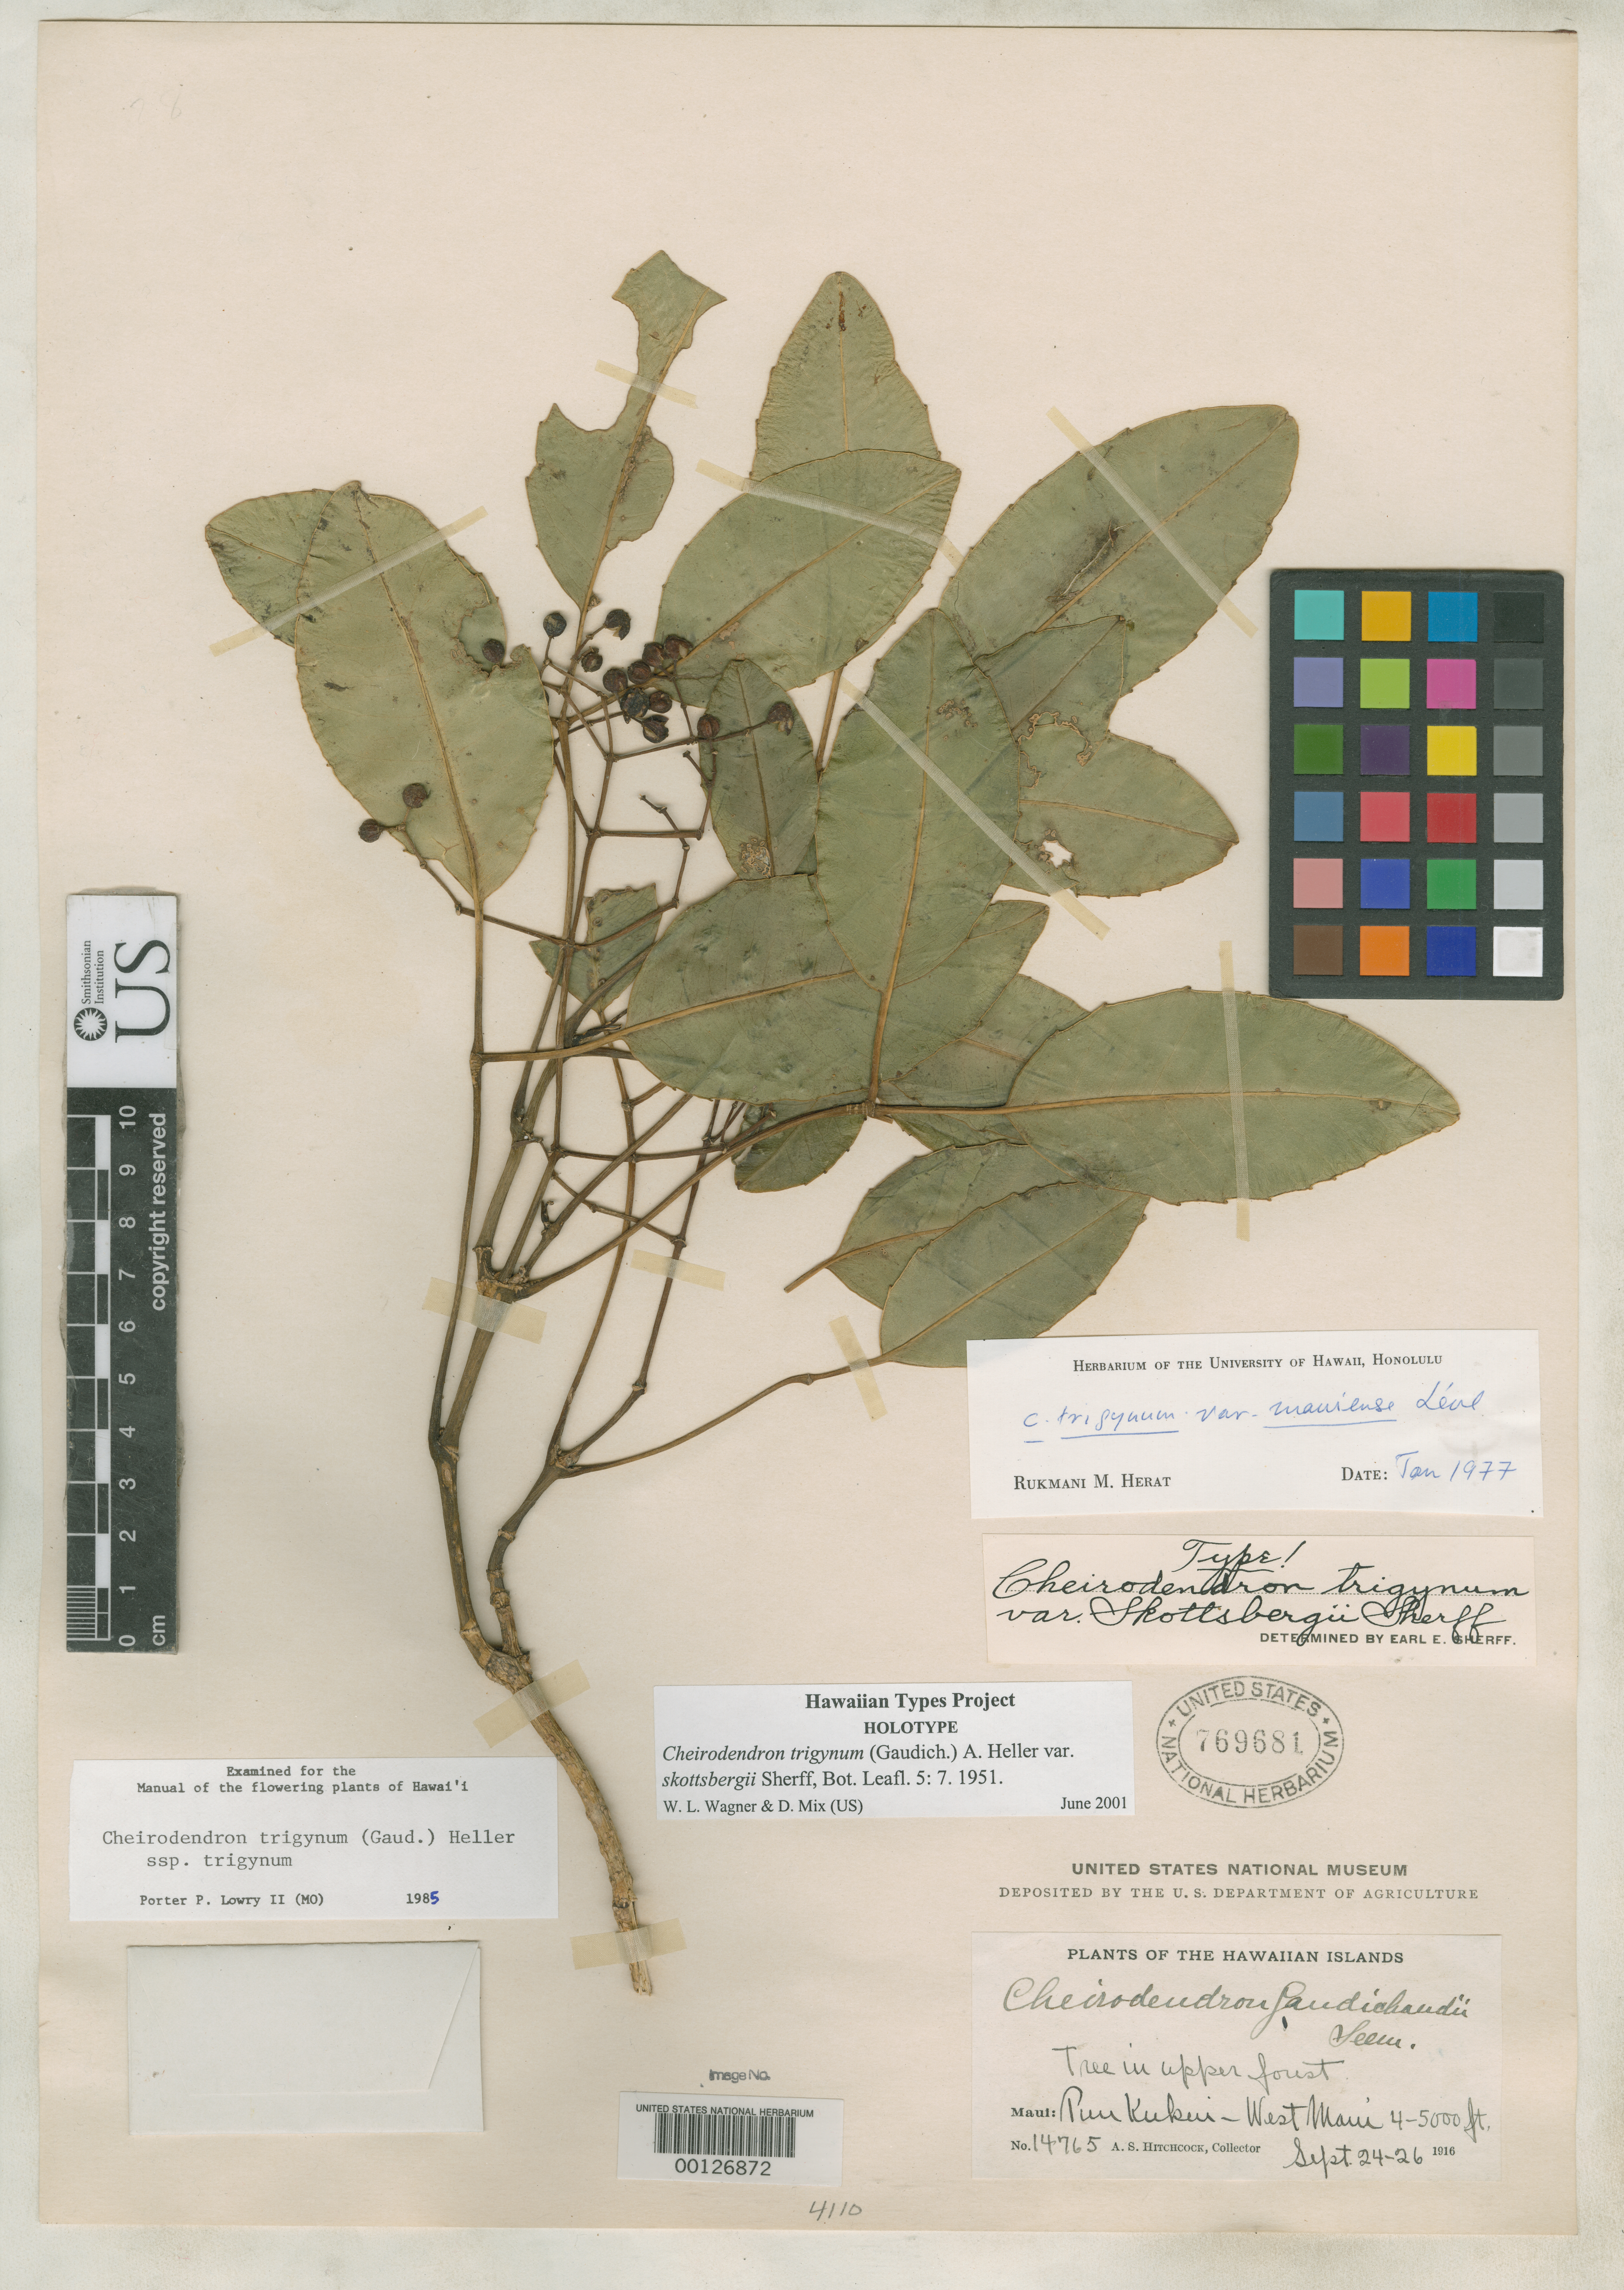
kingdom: Plantae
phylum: Tracheophyta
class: Magnoliopsida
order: Apiales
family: Araliaceae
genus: Cheirodendron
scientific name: Cheirodendron trigynum var. skottsbergii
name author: Sherff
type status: Holotype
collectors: A. S. Hitchcock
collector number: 14765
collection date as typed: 24 Sep 1916 to 26 Sep 1916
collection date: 1916-09-24/1916-09-26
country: United States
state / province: Hawaii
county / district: Maui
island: Maui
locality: Puu Kukui - West Maui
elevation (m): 1219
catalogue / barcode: US 769681